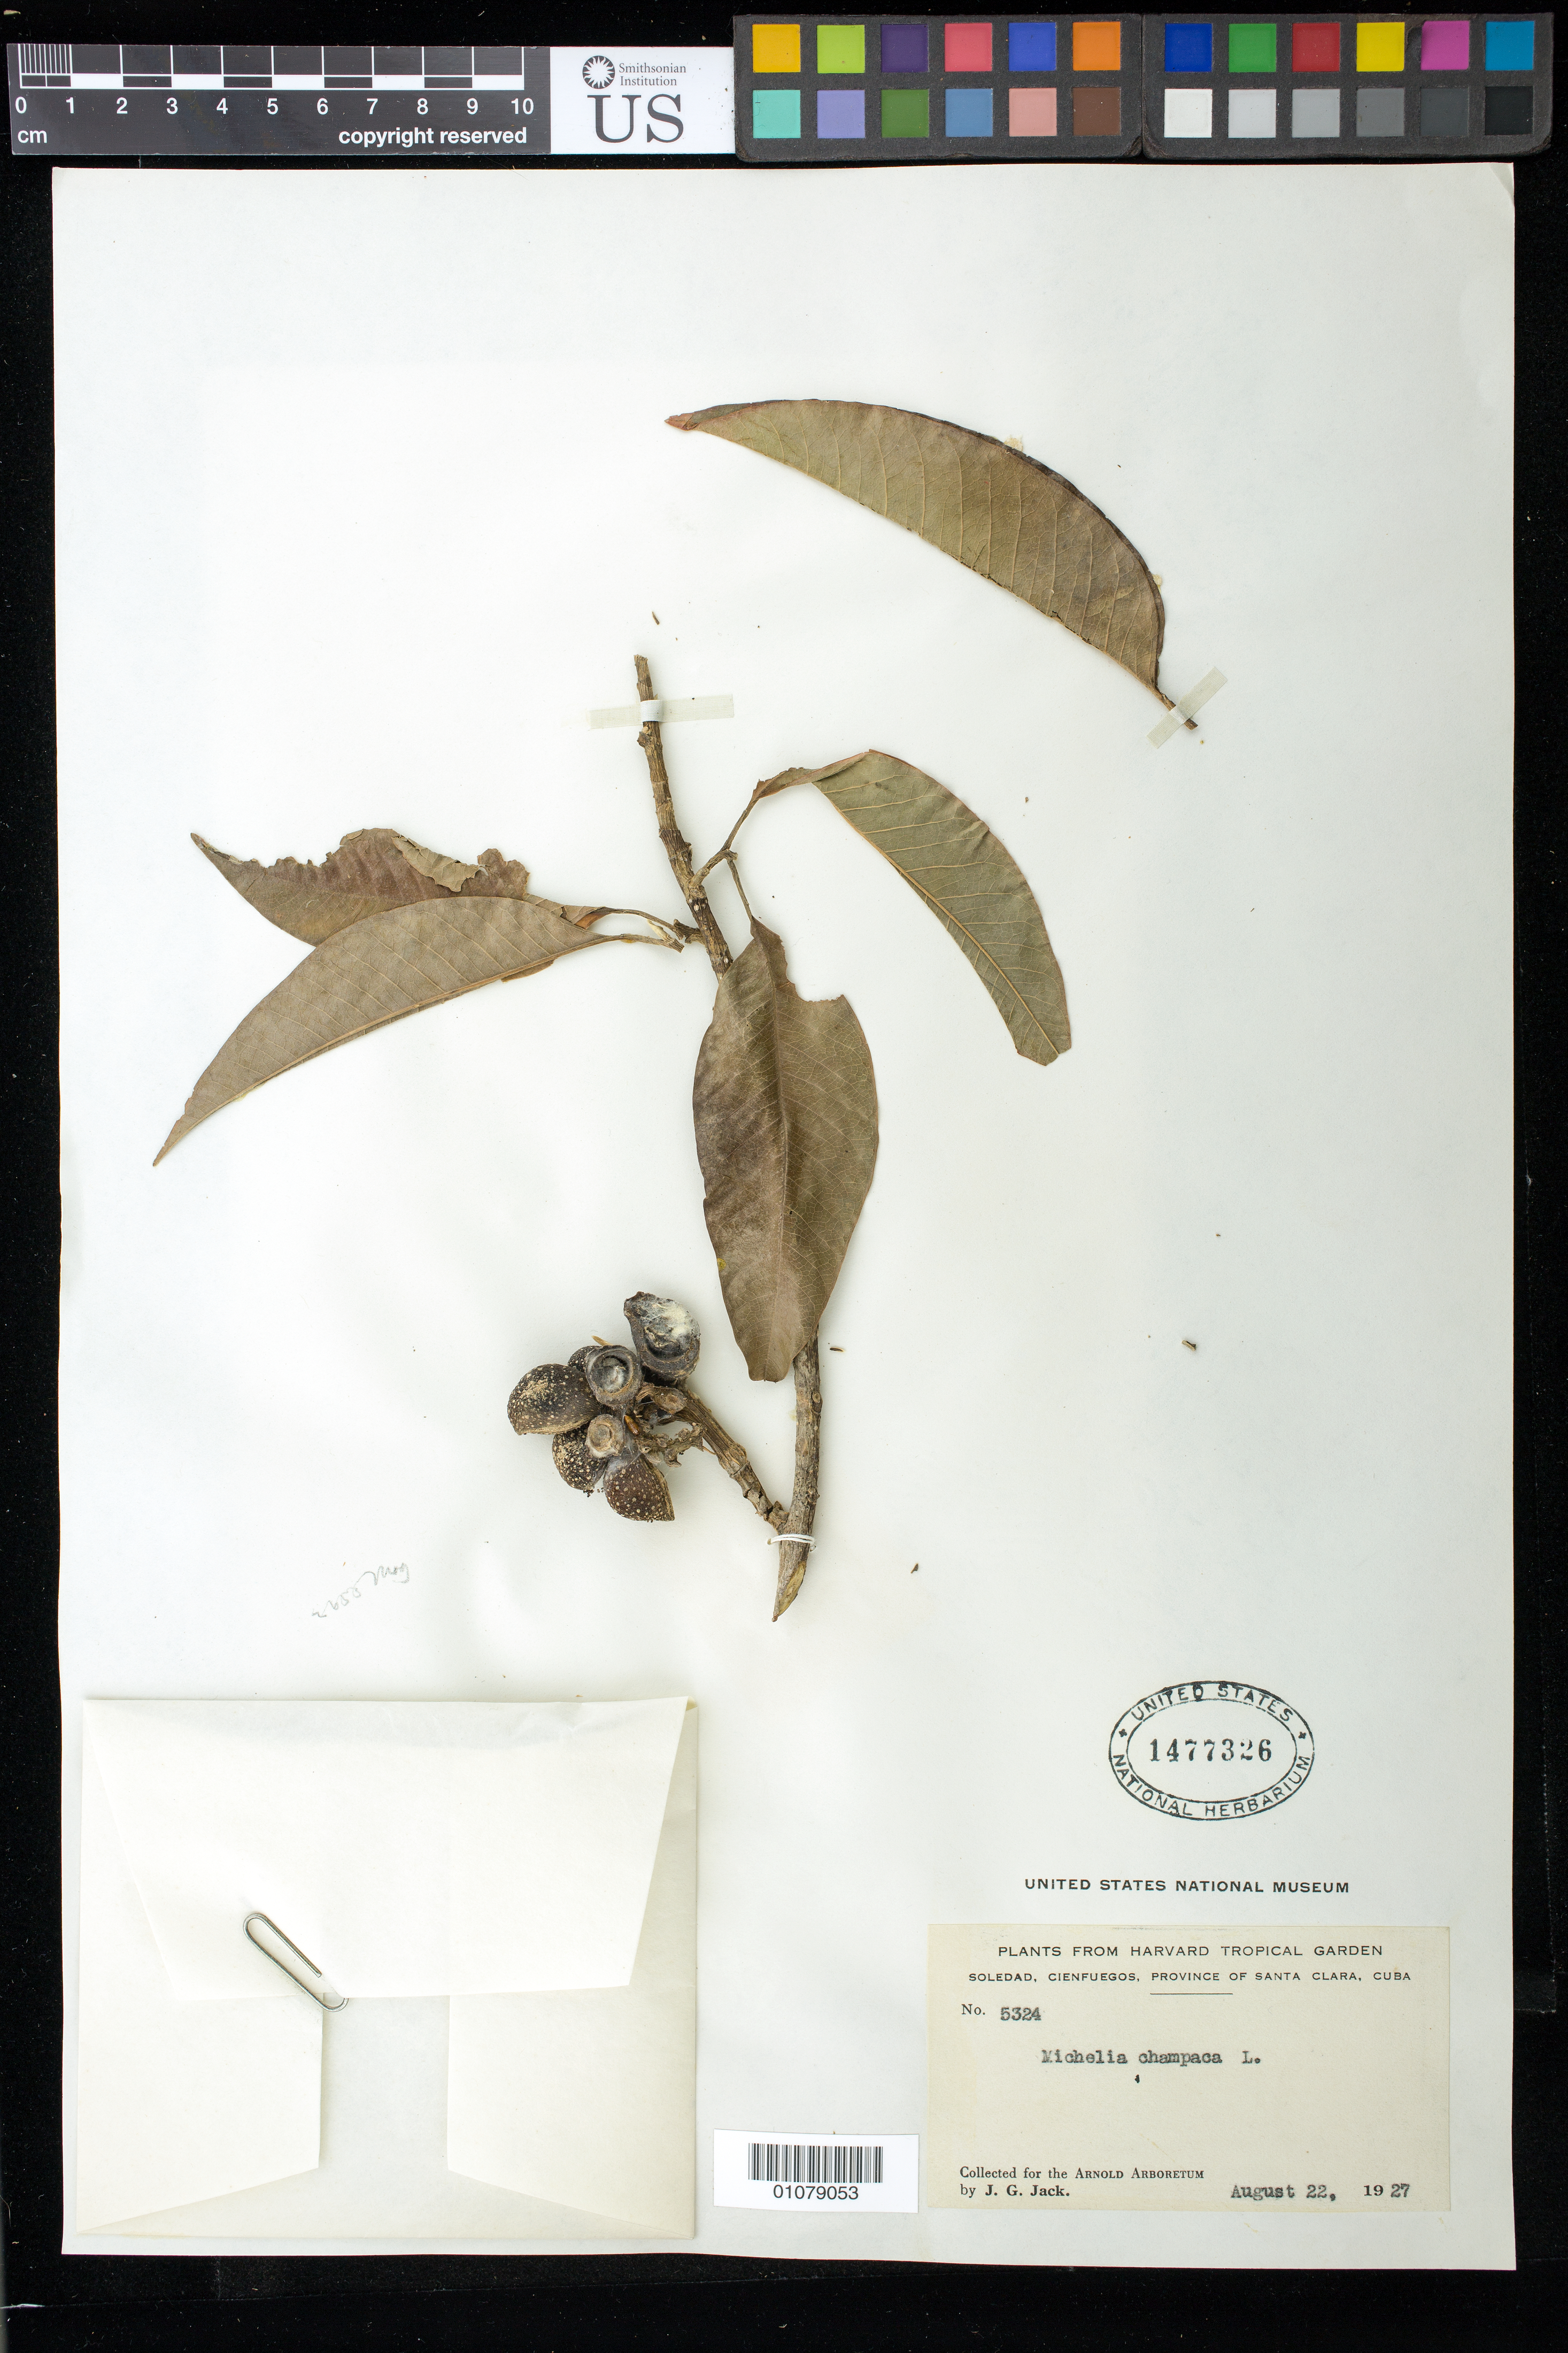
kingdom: Plantae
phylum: Tracheophyta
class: Magnoliopsida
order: Magnoliales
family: Magnoliaceae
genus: Magnolia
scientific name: Magnolia champaca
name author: (L.) Baill. ex Pierre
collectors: J. G. Jack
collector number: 5324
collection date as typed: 22 Aug 1927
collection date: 1927-08-22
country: Cuba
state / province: Cienfuegos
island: Cuba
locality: Soledad, Cienfuegos, Province of Santa Clara, Cuba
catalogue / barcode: US 1477326